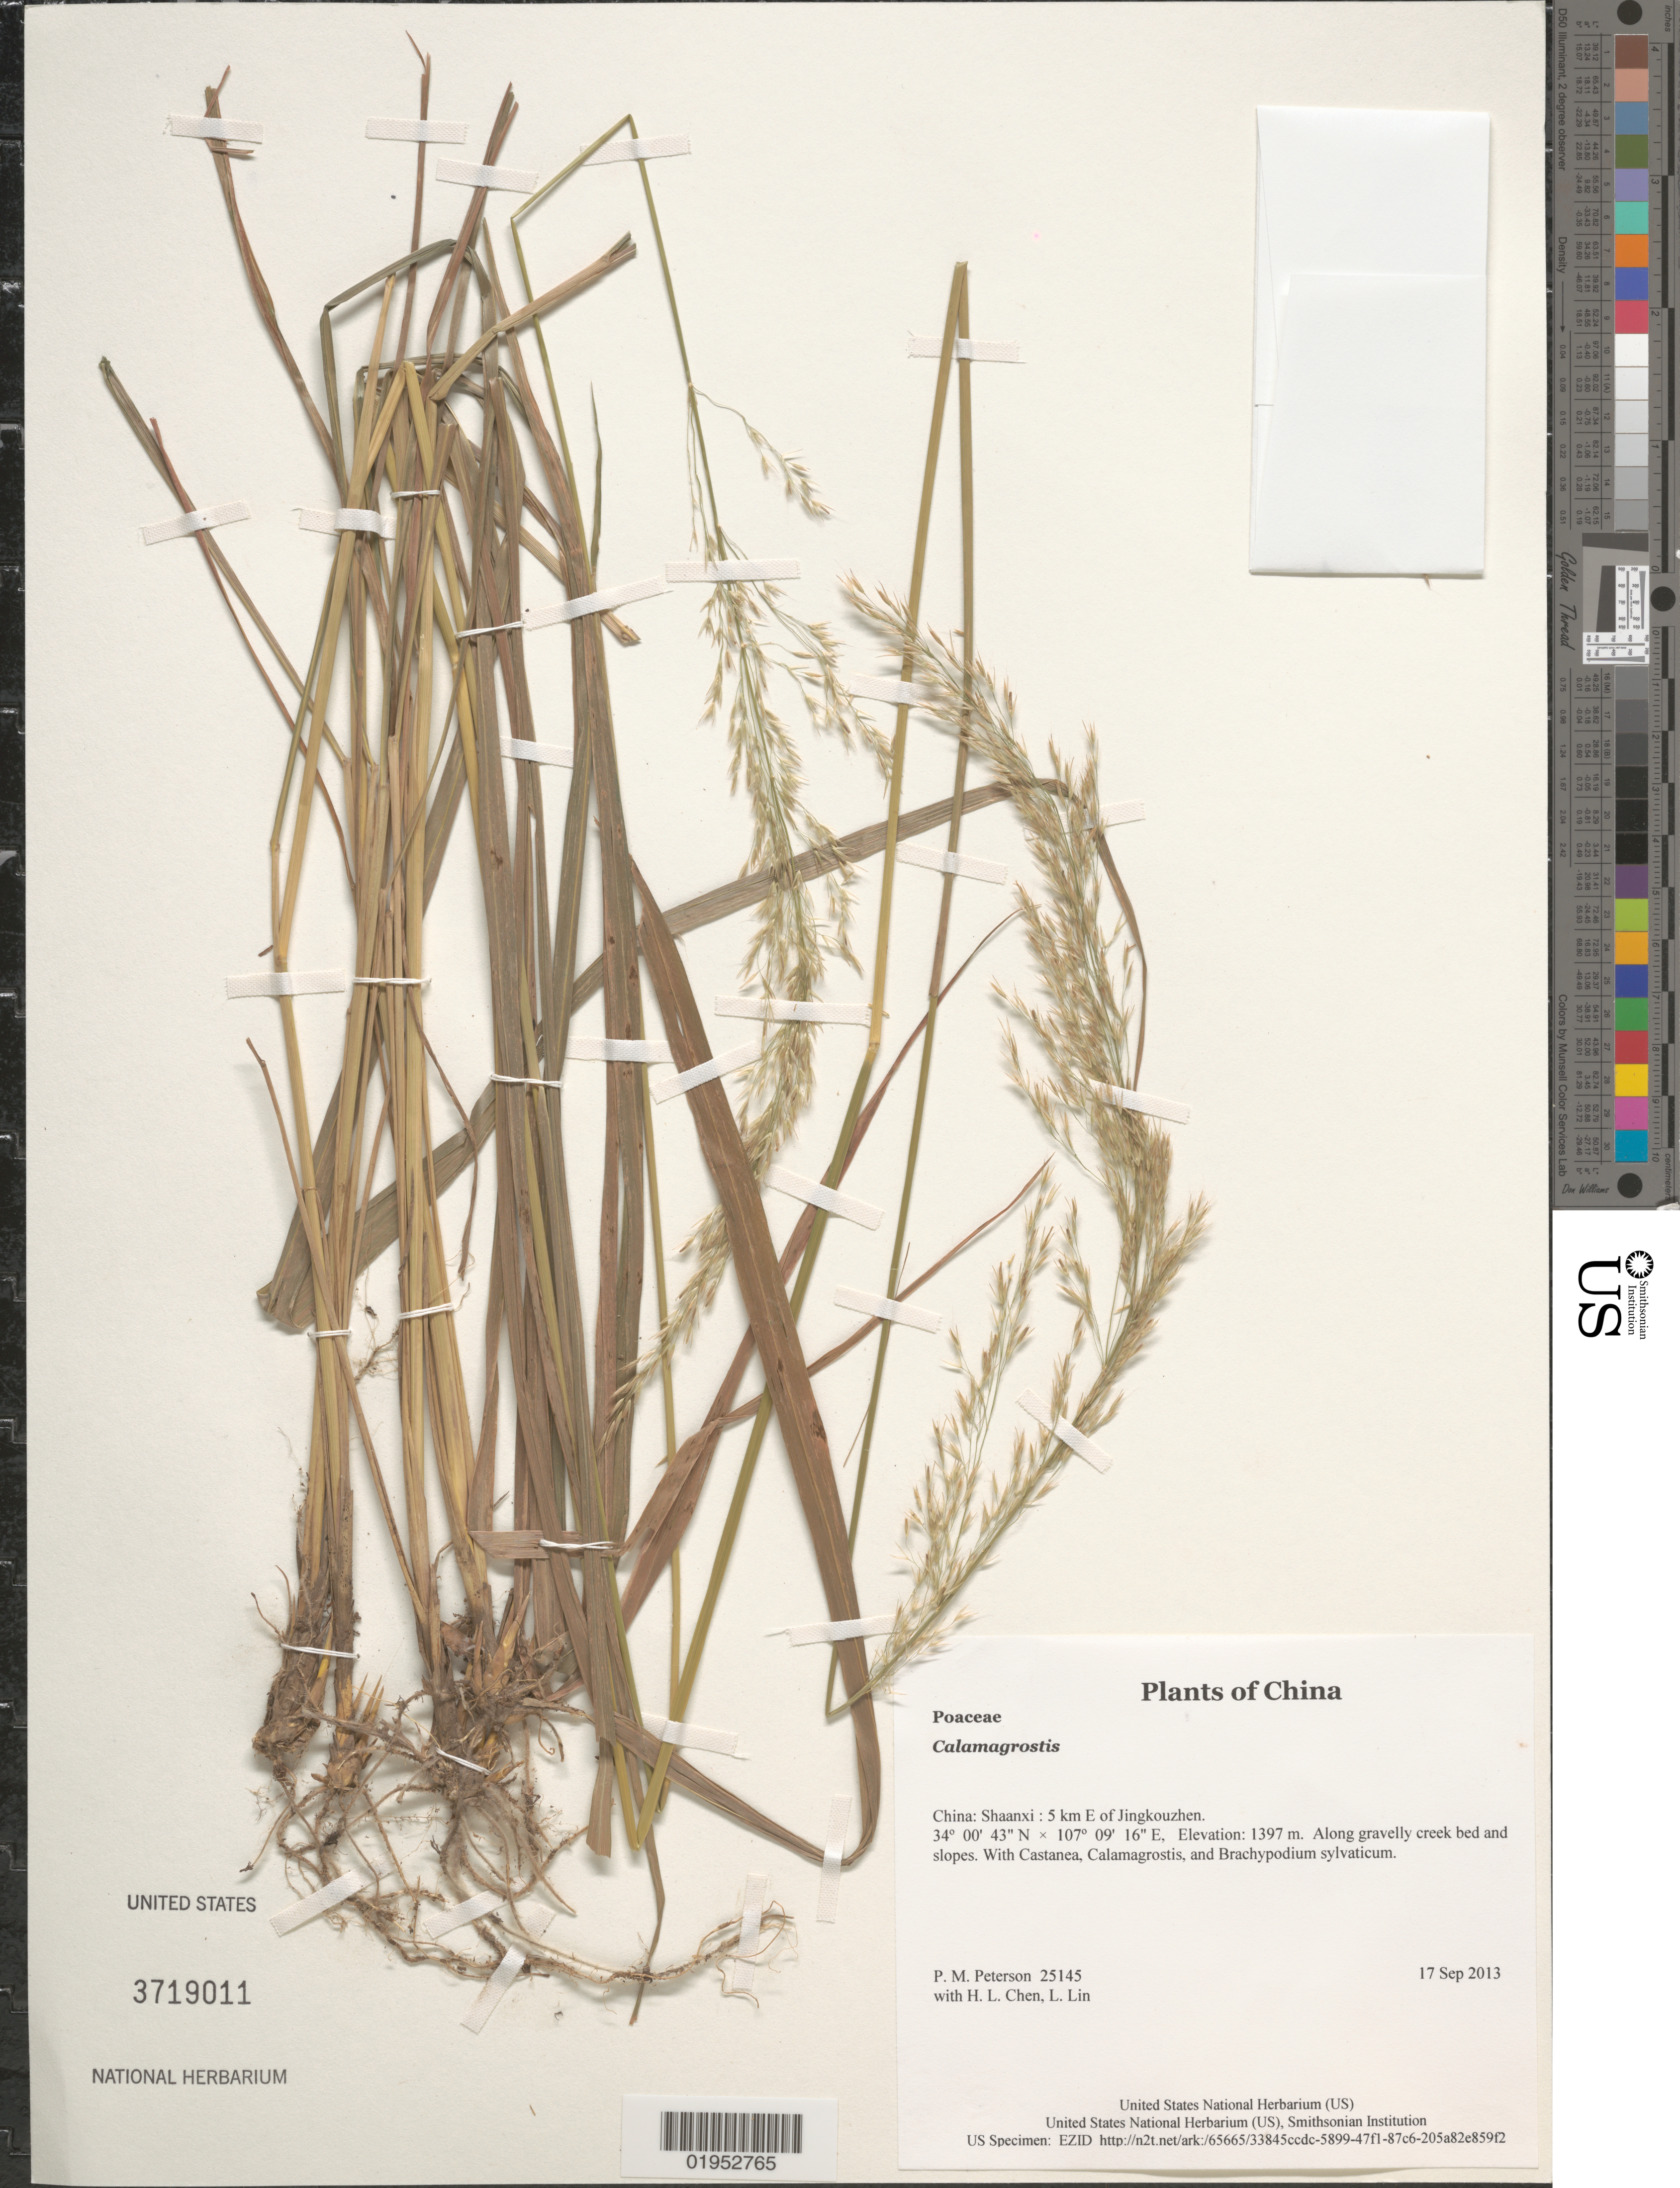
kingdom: Plantae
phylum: Tracheophyta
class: Liliopsida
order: Poales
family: Poaceae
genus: Calamagrostis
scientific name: Calamagrostis sp.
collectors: P. M. Peterson, H. L. Chen & L. Lin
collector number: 25145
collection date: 2013-09-17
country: China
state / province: Shaanxi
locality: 5 km E of Jingkouzhen.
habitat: Along gravelly creek bed and slopes.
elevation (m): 1397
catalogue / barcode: US 3719011